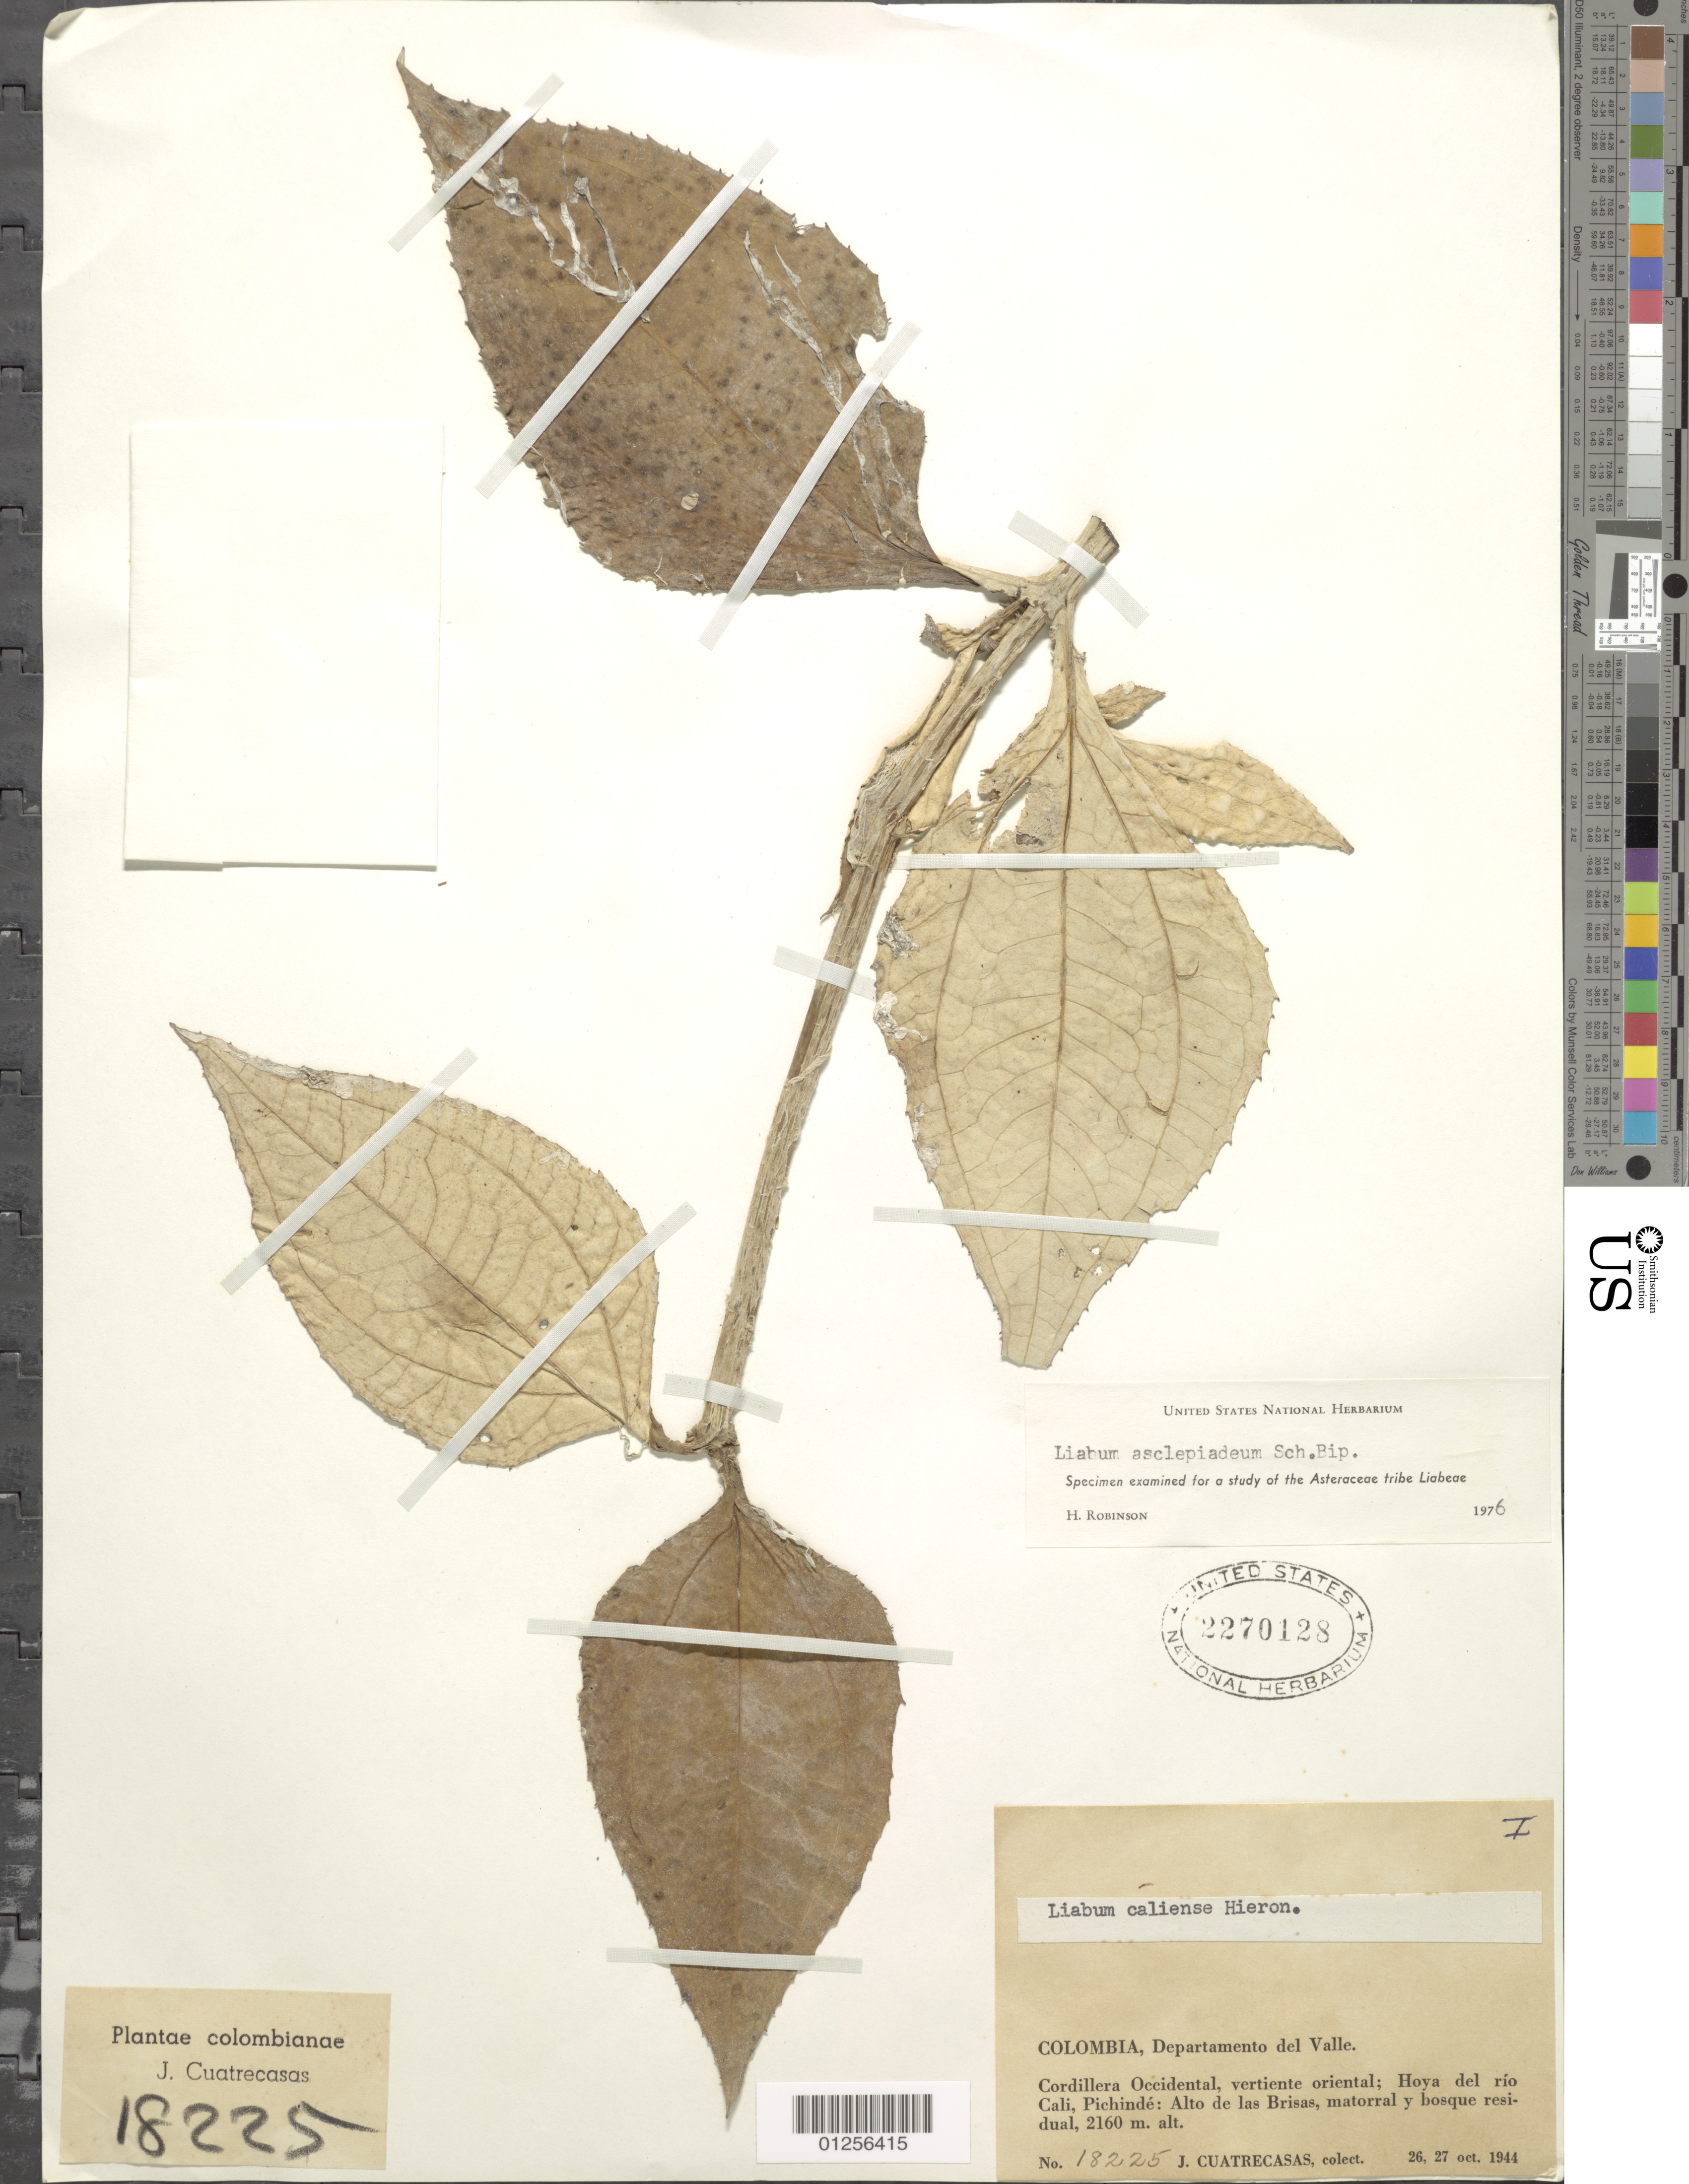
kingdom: Plantae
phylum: Tracheophyta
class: Magnoliopsida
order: Asterales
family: Asteraceae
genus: Liabum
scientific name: Liabum asclepiadeum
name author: Sch. Bip.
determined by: Robinson, Harold E., (US)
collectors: J. Cuatrecasas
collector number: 18225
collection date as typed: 26-Oct-44 to 27-Oct-44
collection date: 1944-10-26/1944-10-27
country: Colombia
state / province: Valle del Cauca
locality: Cordillera Occidental, Hoya del rio Cali, Pichinde: Alto de las Brisas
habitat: Matorral y bosque residual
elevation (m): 2160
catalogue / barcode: US 2270128